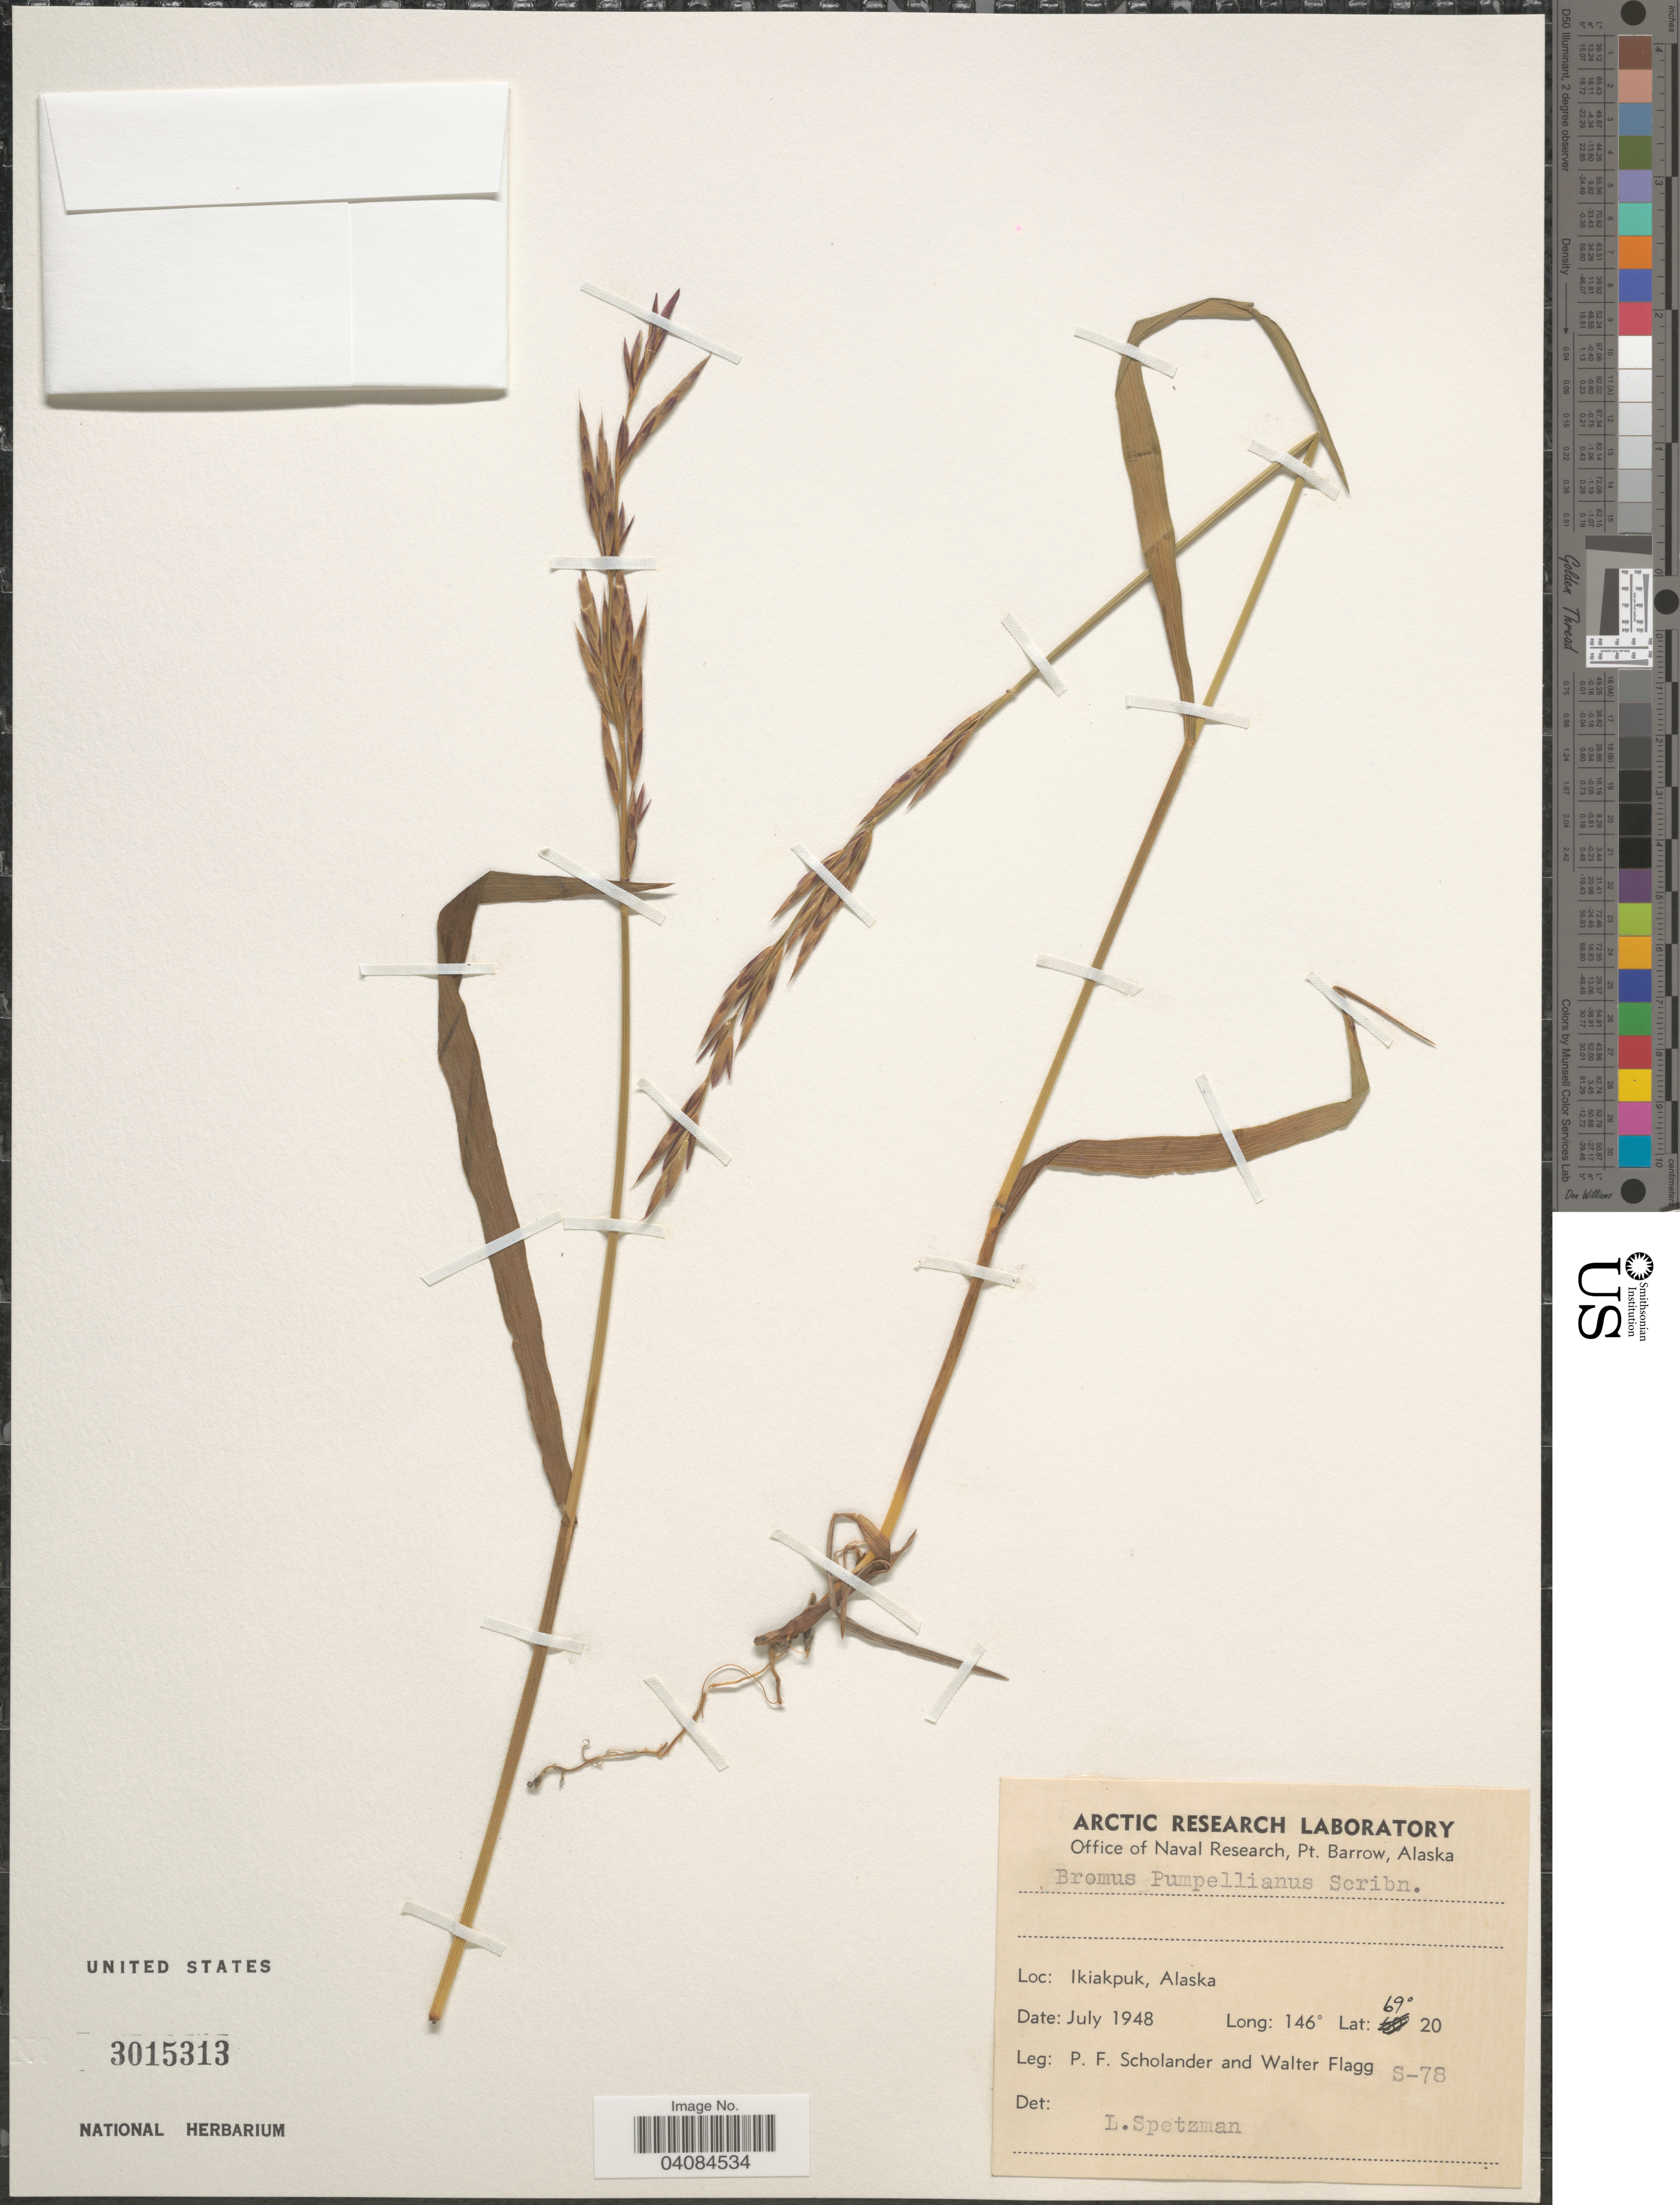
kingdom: Plantae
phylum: Tracheophyta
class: Liliopsida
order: Poales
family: Poaceae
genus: Bromus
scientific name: Bromus pumpellianus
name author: Scribn.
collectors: P. Scholander & W. Flagg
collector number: S-78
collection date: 1948-07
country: United States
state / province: Alaska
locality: Ikiakpuk.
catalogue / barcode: US 3015313